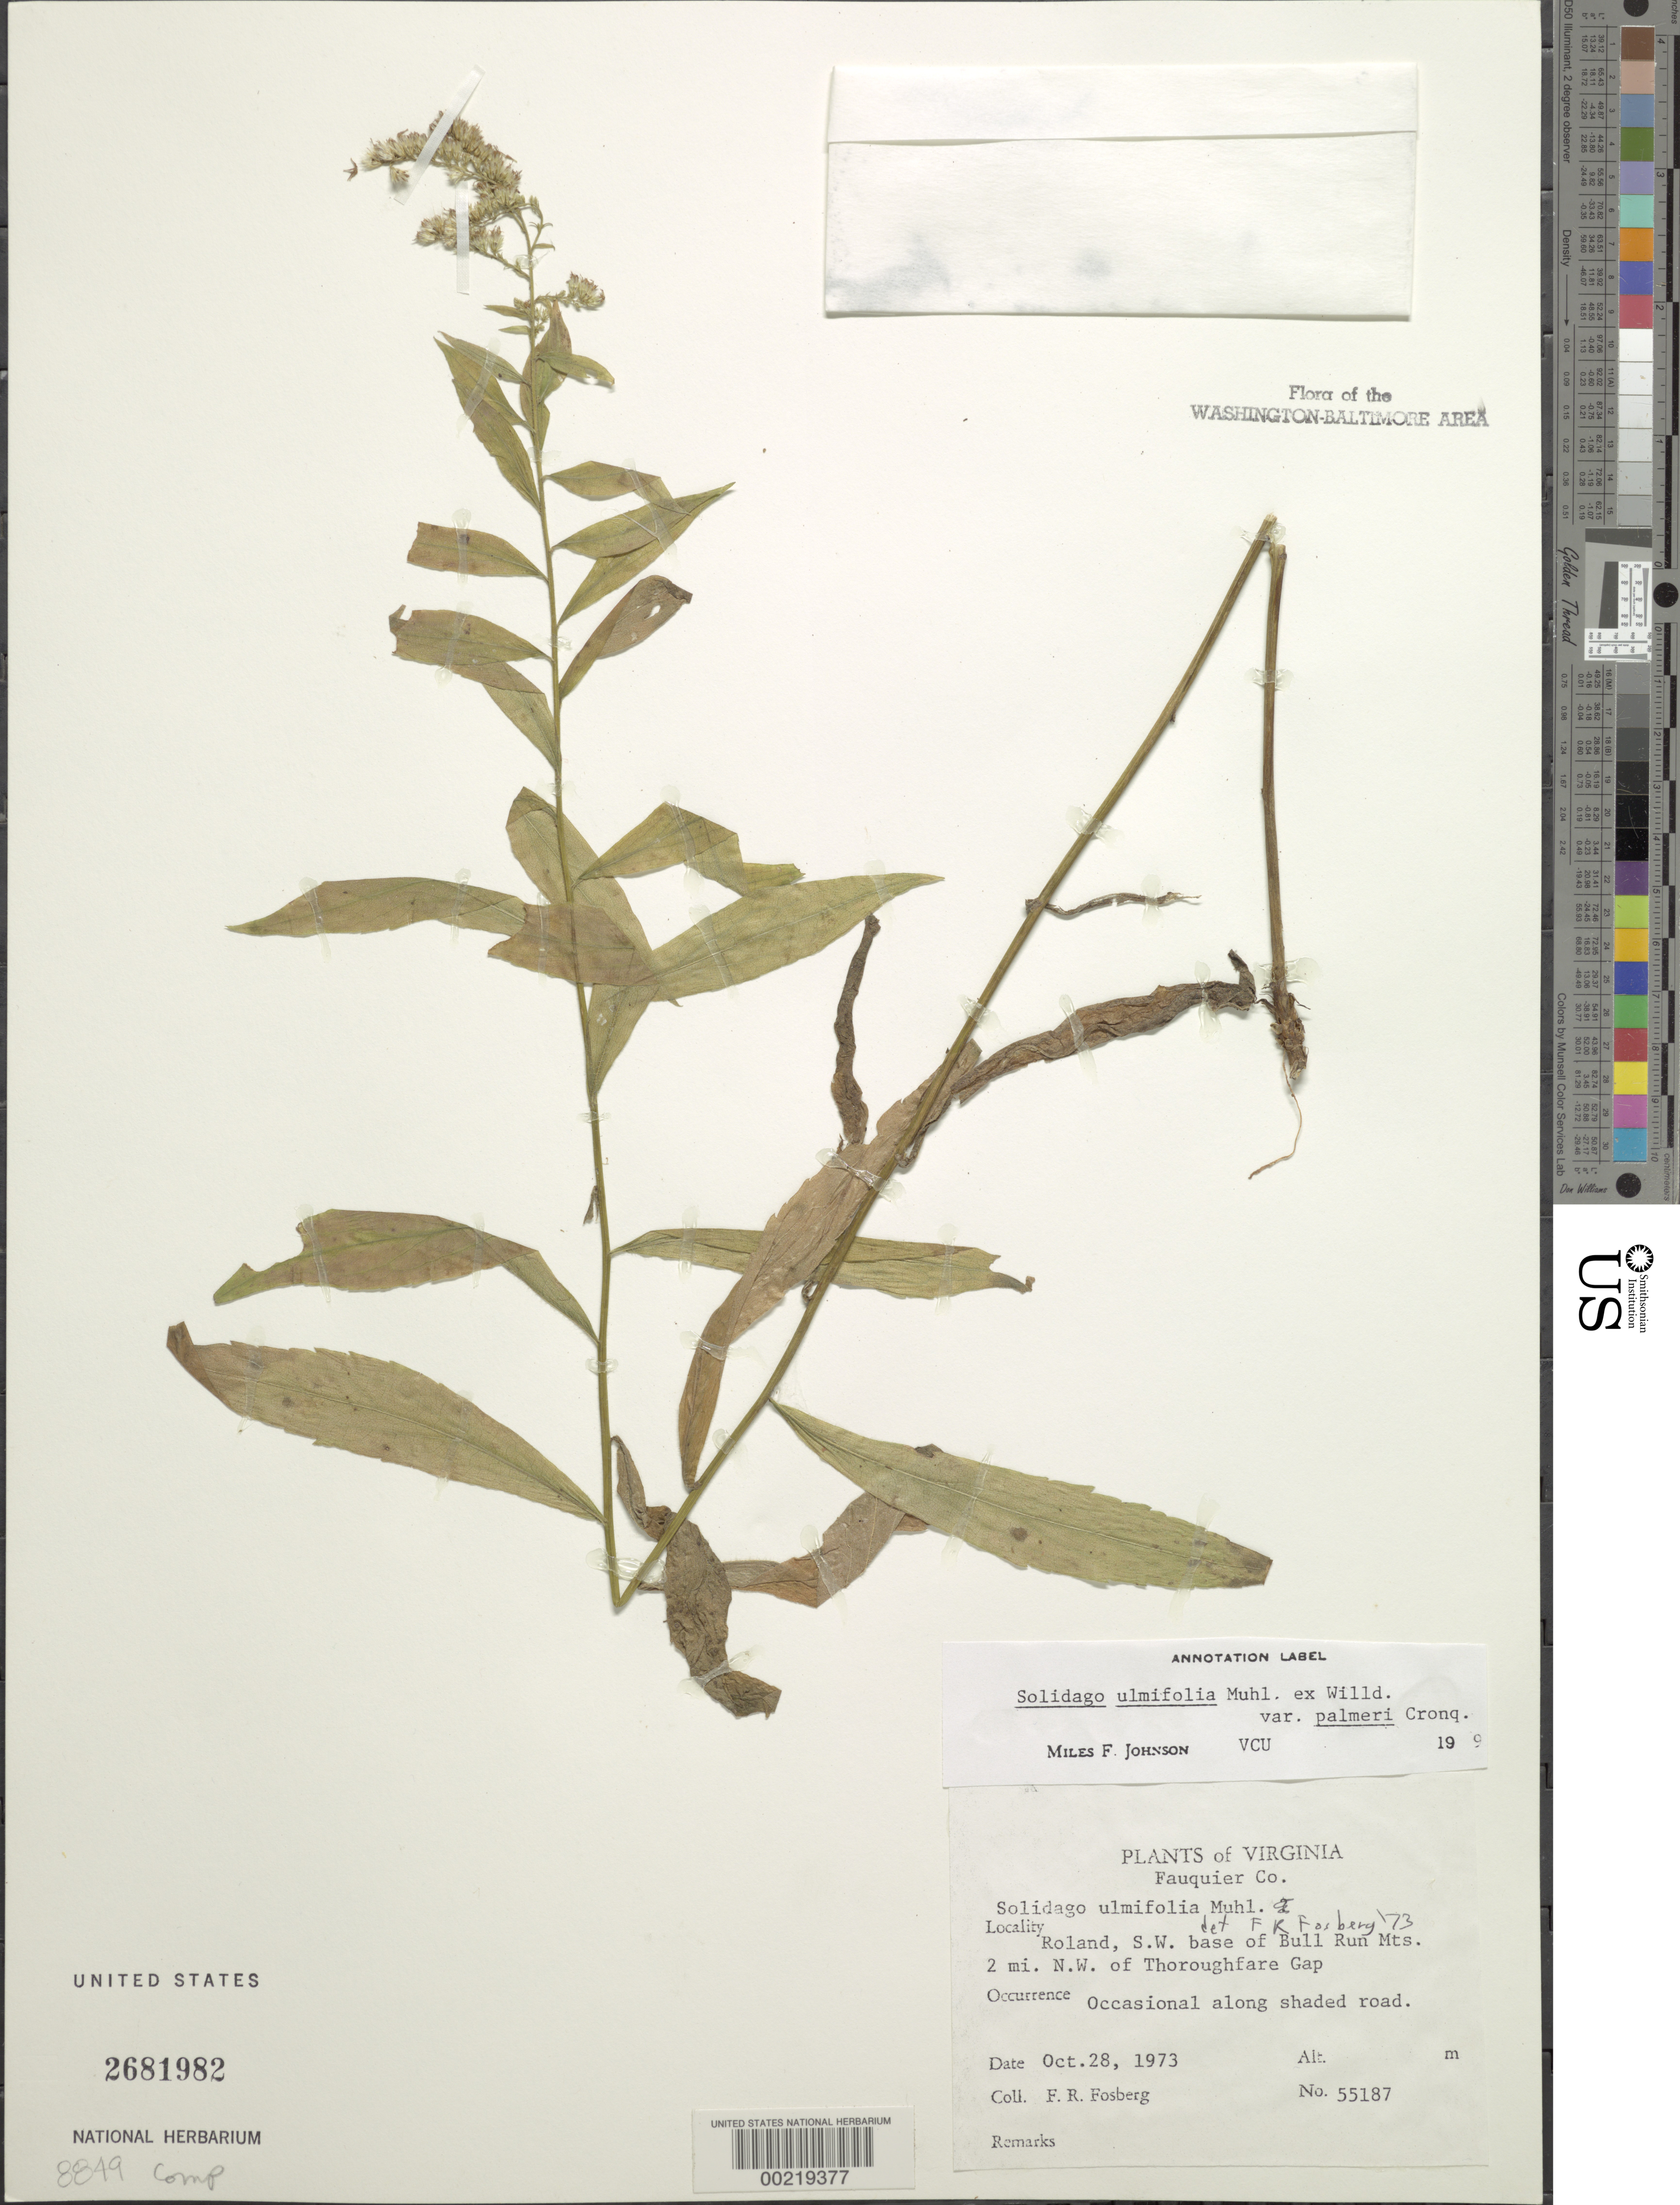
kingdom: Plantae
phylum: Tracheophyta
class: Magnoliopsida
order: Asterales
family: Asteraceae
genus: Solidago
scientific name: Solidago ulmifolia var. palmeri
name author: Mill.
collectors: F. R. Fosberg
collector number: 55187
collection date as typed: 28 Oct 1973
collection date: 1973-10-28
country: United States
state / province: Virginia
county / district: Fauquier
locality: Roland NW of Thorofare Gap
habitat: Shaded road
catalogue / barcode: US 2681982